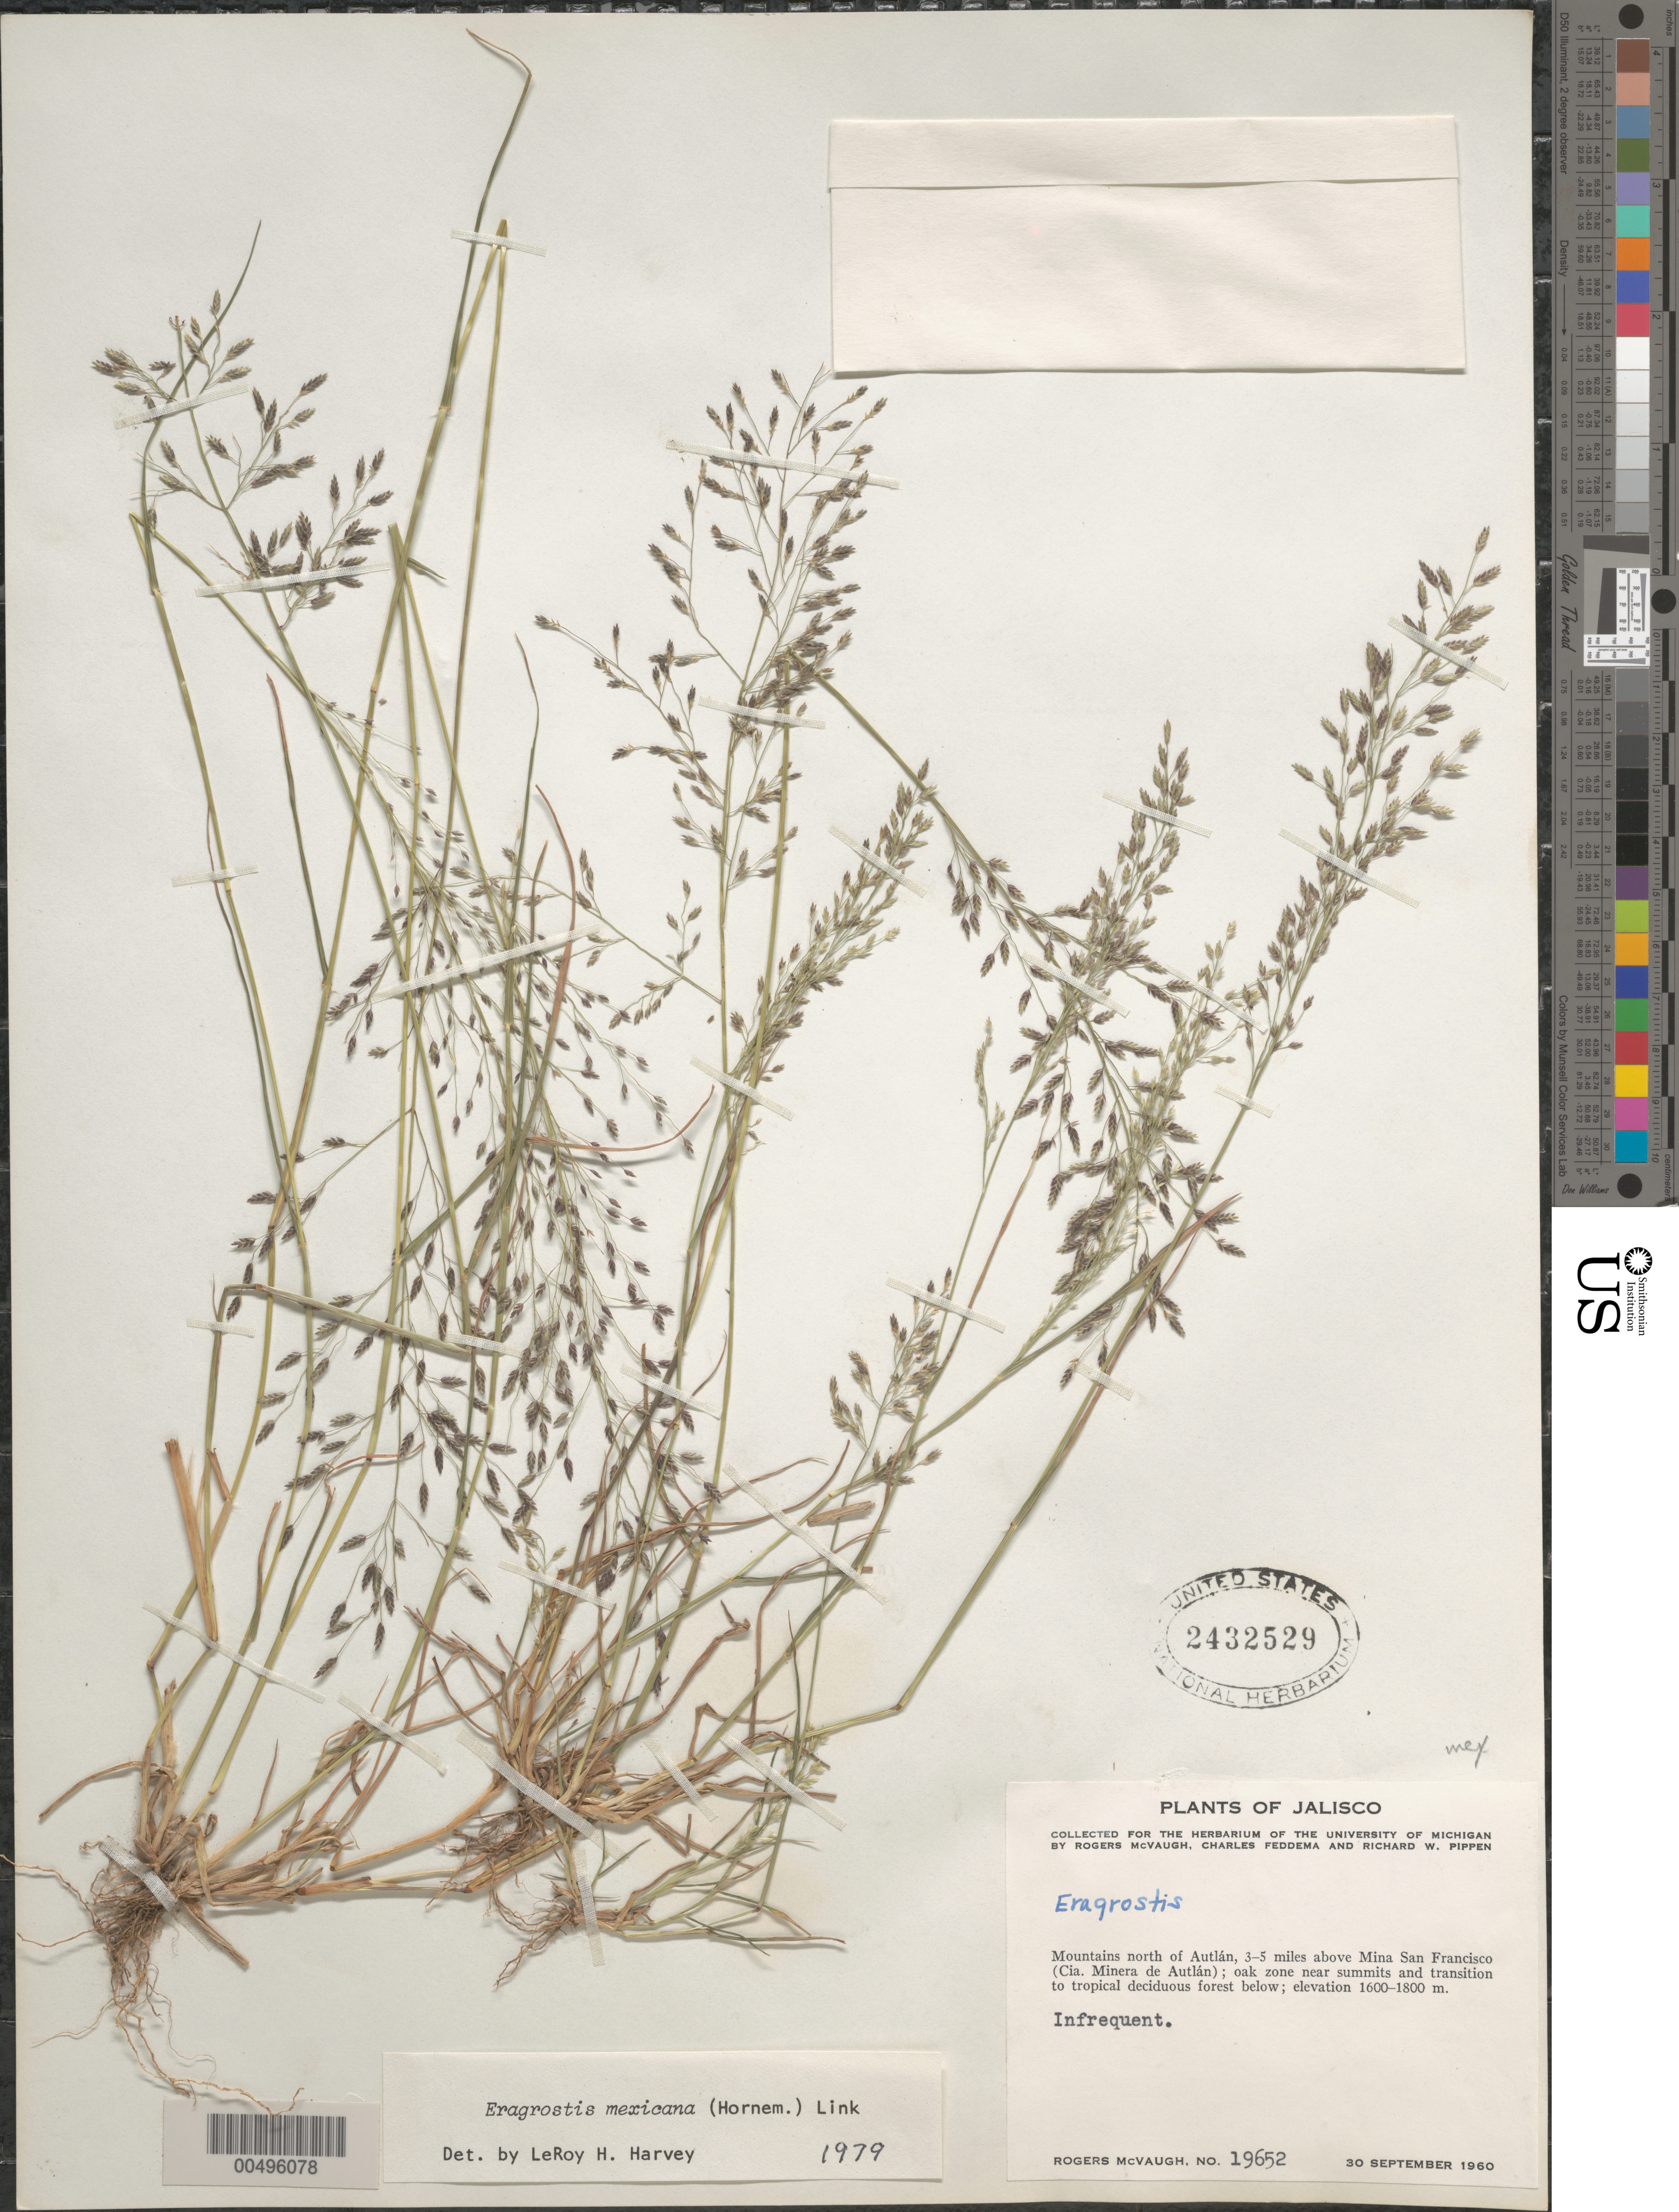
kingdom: Plantae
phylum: Tracheophyta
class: Liliopsida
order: Poales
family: Poaceae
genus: Eragrostis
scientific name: Eragrostis mexicana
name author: (Hornem.) Link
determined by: Harvey, L. H.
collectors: R. McVaugh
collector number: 19652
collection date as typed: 30 Sep 1960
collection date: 1960-09-30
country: Mexico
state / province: Jalisco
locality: Mtns N of Autlán, 3-5 mi above Mina San Francisco (Cia. Minera de Autlán)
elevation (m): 1600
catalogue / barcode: US 2432529